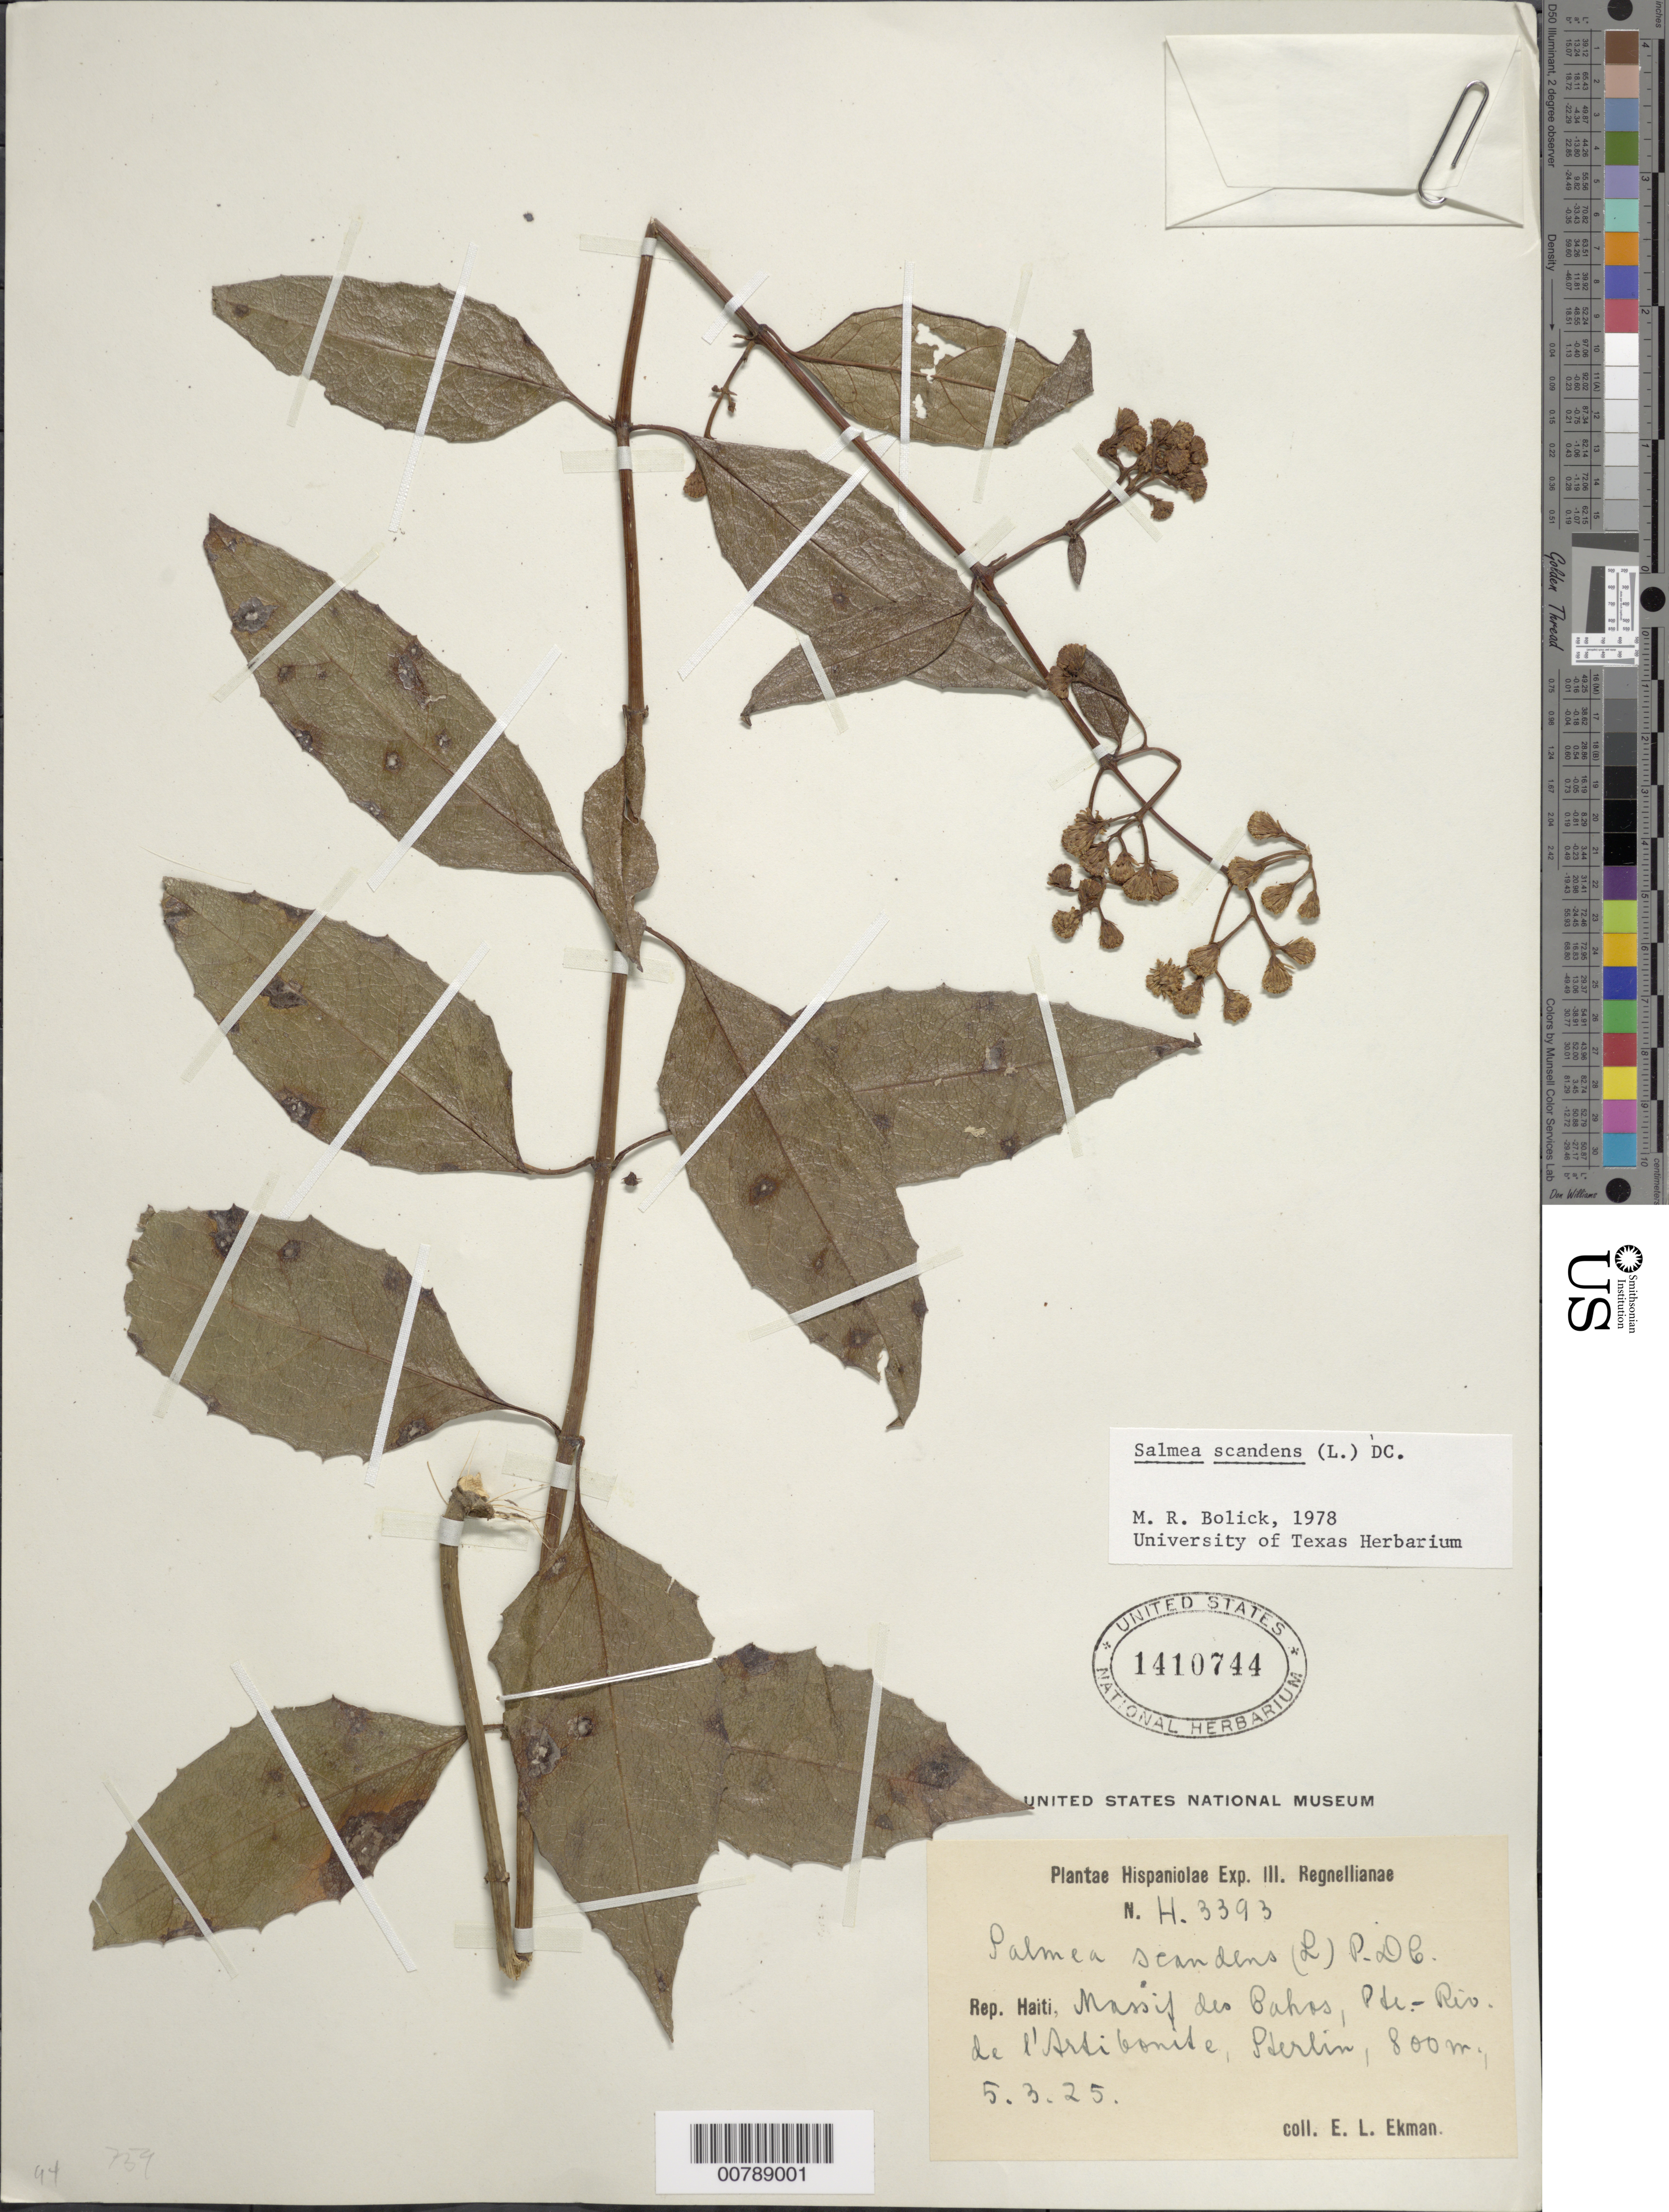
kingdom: Plantae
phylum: Tracheophyta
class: Magnoliopsida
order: Asterales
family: Asteraceae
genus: Salmea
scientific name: Salmea scandens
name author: (L.) DC.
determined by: Bolick, Margaret R., Curator (NEB), University of Nebraska State Museum (UNITED STATES)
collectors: E. L. Ekman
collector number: H 3393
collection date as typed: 05 Mar 1925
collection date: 1925-03-05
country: Haiti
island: Hispaniola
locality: Massif des Cahos, Pde. Rio de l'Artibonite, Pderlin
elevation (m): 800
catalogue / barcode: US 1410744